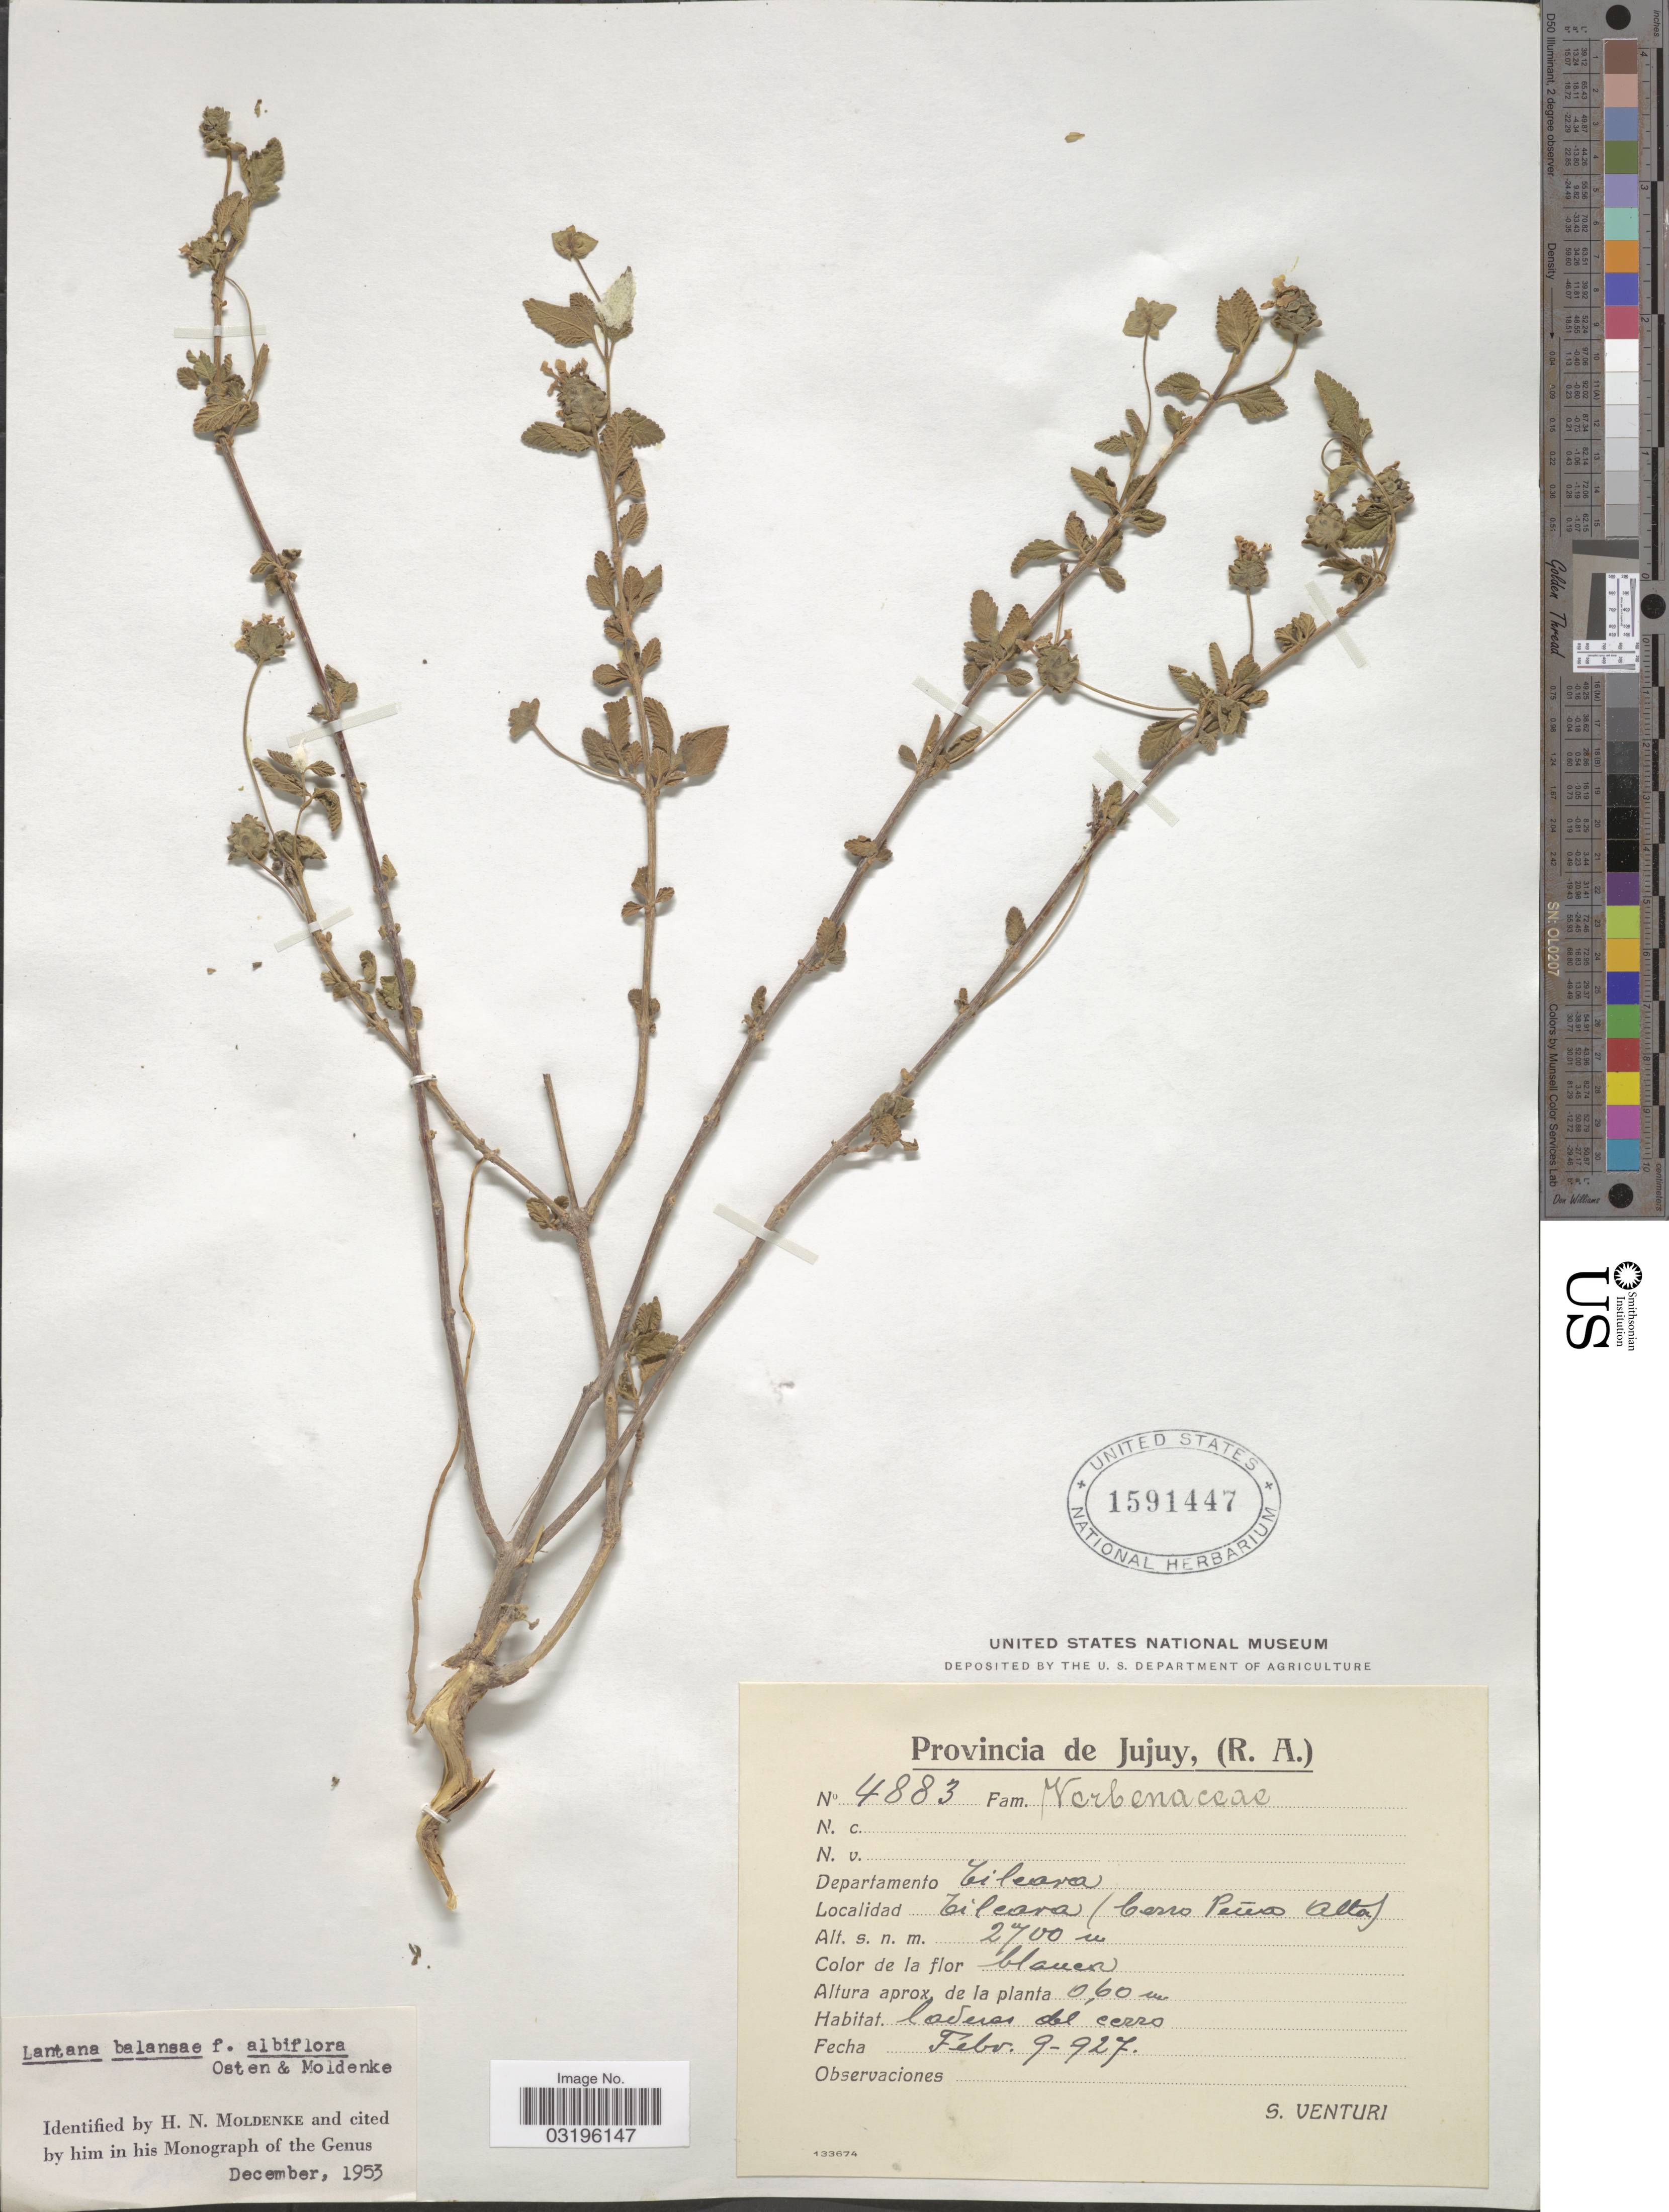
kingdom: Plantae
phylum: Tracheophyta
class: Magnoliopsida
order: Lamiales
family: Verbenaceae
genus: Lantana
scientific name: Lantana balansae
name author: Briq.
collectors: S. Venturi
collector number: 4883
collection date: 1927-02-09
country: Argentina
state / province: Jujuy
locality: Departamento Tilcara. Tilcara (Cerro Peña Alta).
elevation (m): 2700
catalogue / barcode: US 1591447